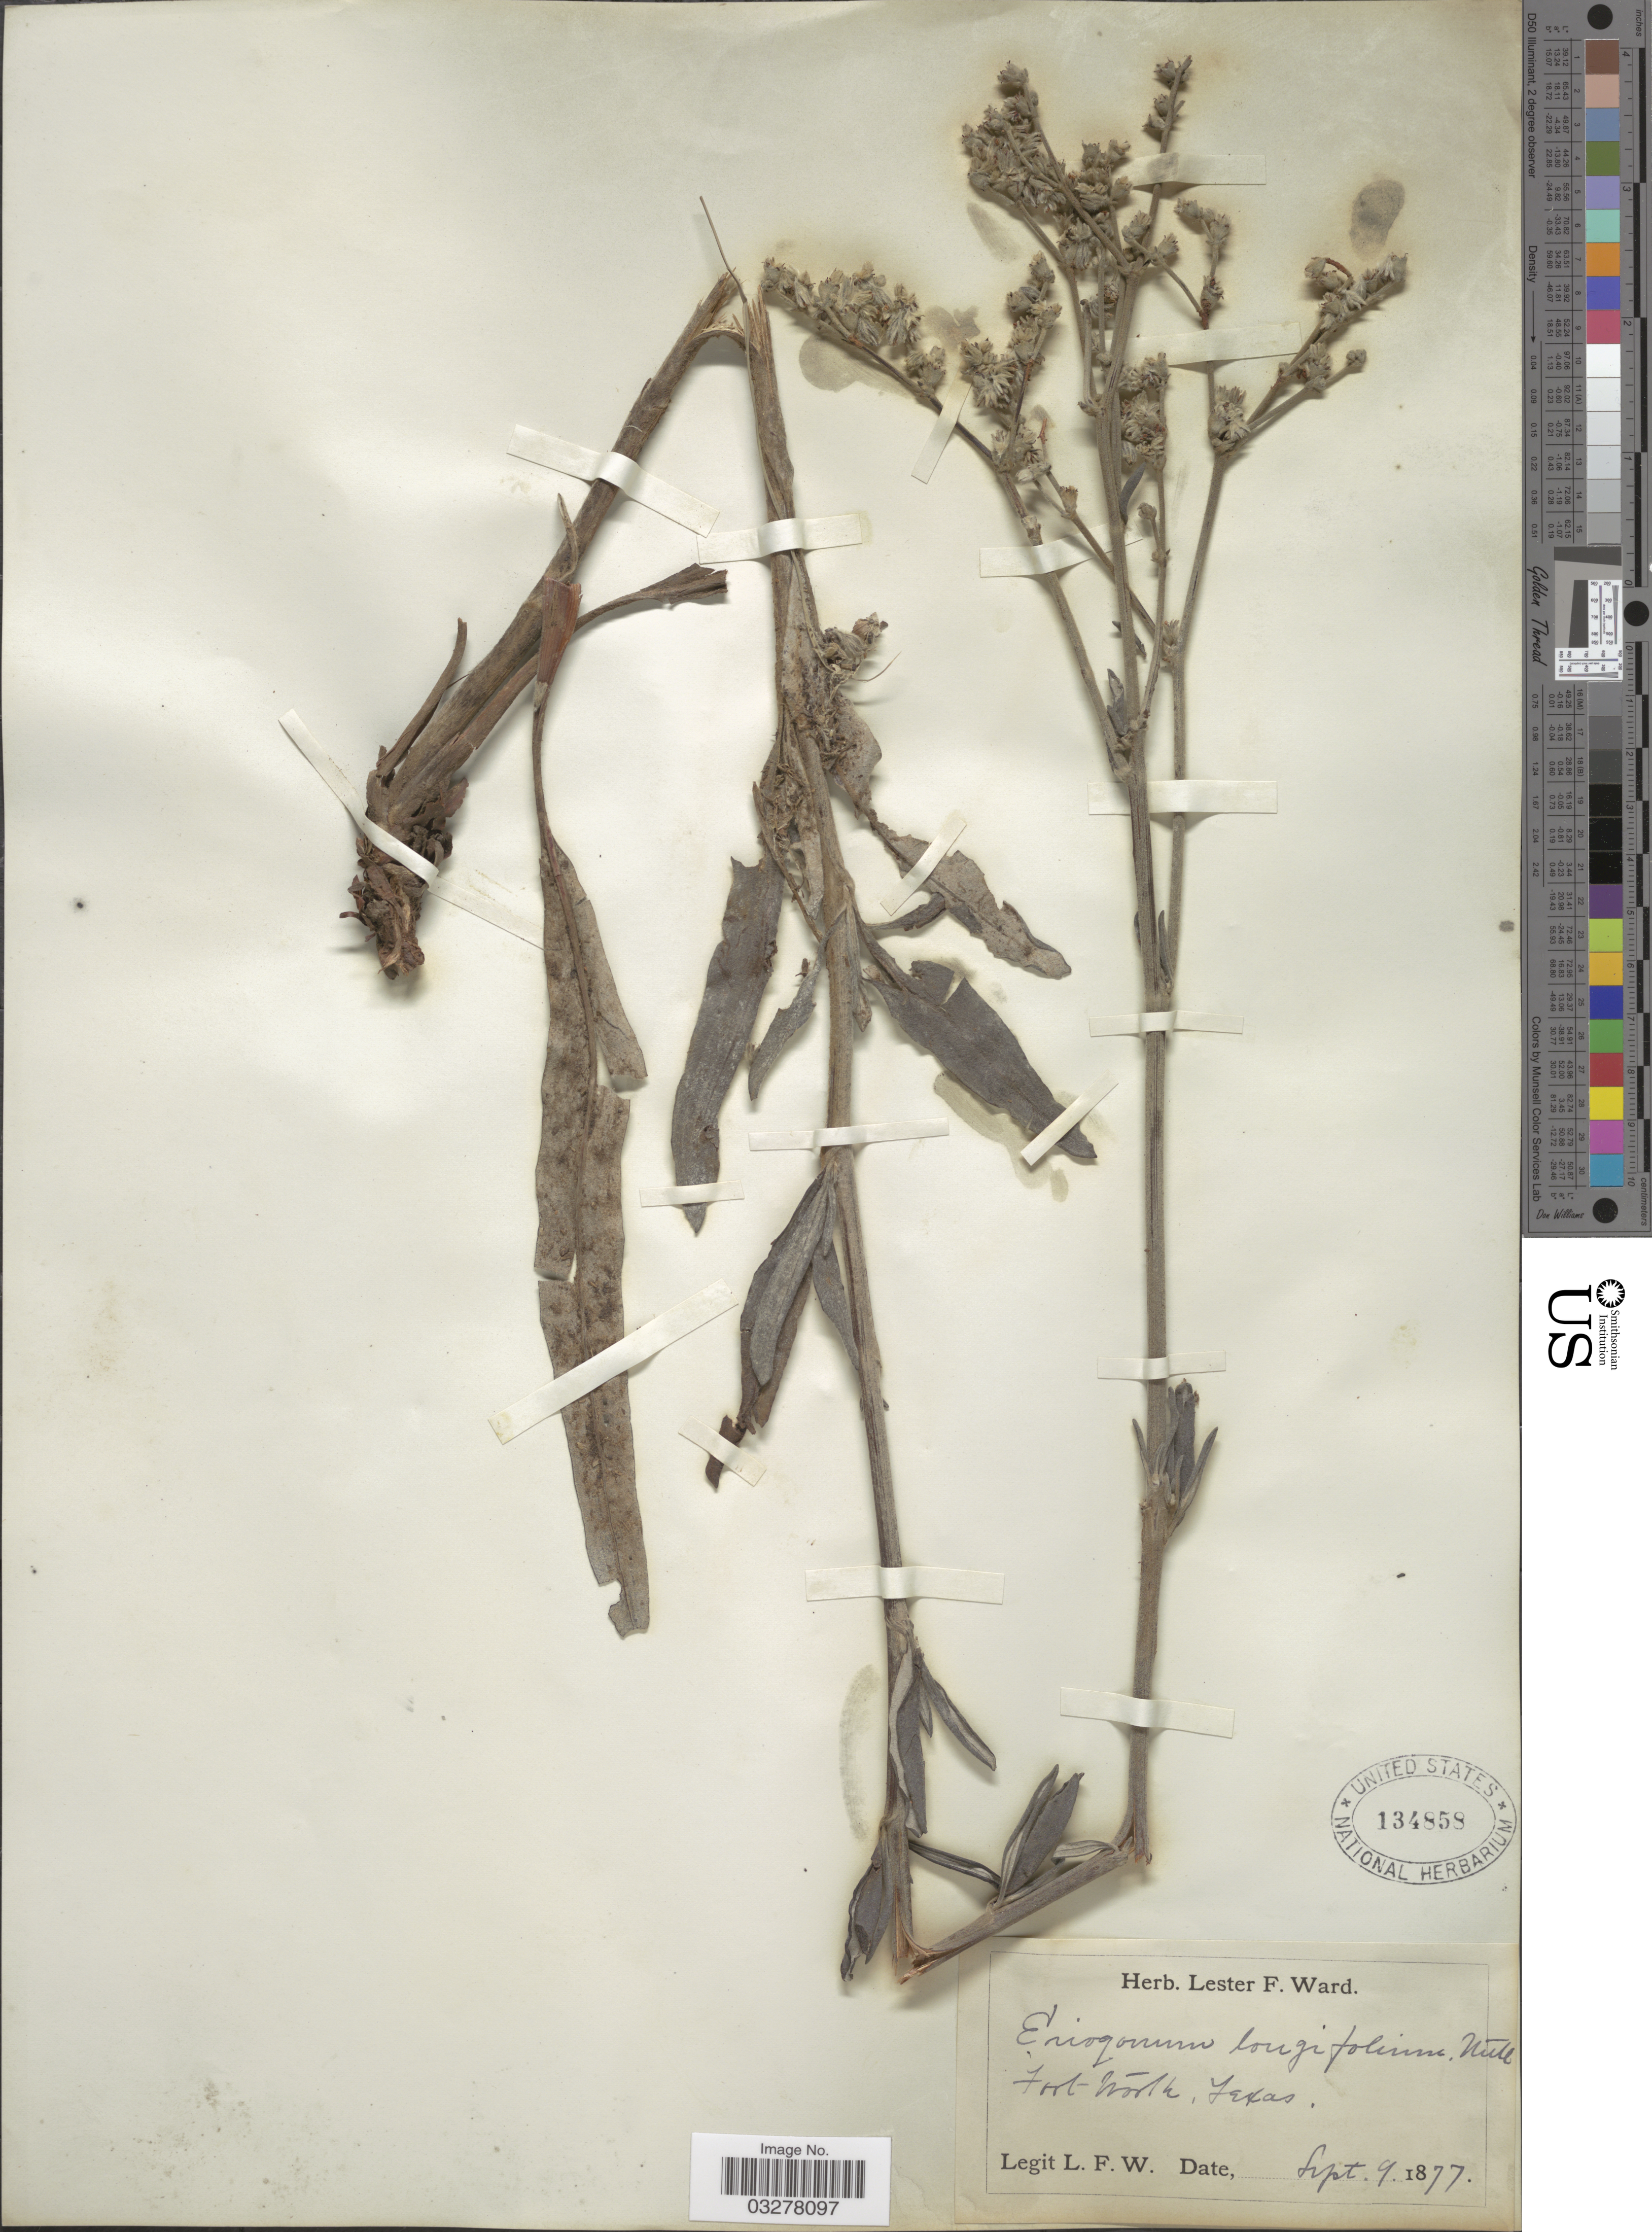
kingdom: Plantae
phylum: Tracheophyta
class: Magnoliopsida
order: Caryophyllales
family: Polygonaceae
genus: Eriogonum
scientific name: Eriogonum longifolium var. lindheimeri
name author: Gand.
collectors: L. F. Ward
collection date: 1877-09-09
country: United States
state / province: Texas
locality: Fort Worth.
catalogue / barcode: US 134858